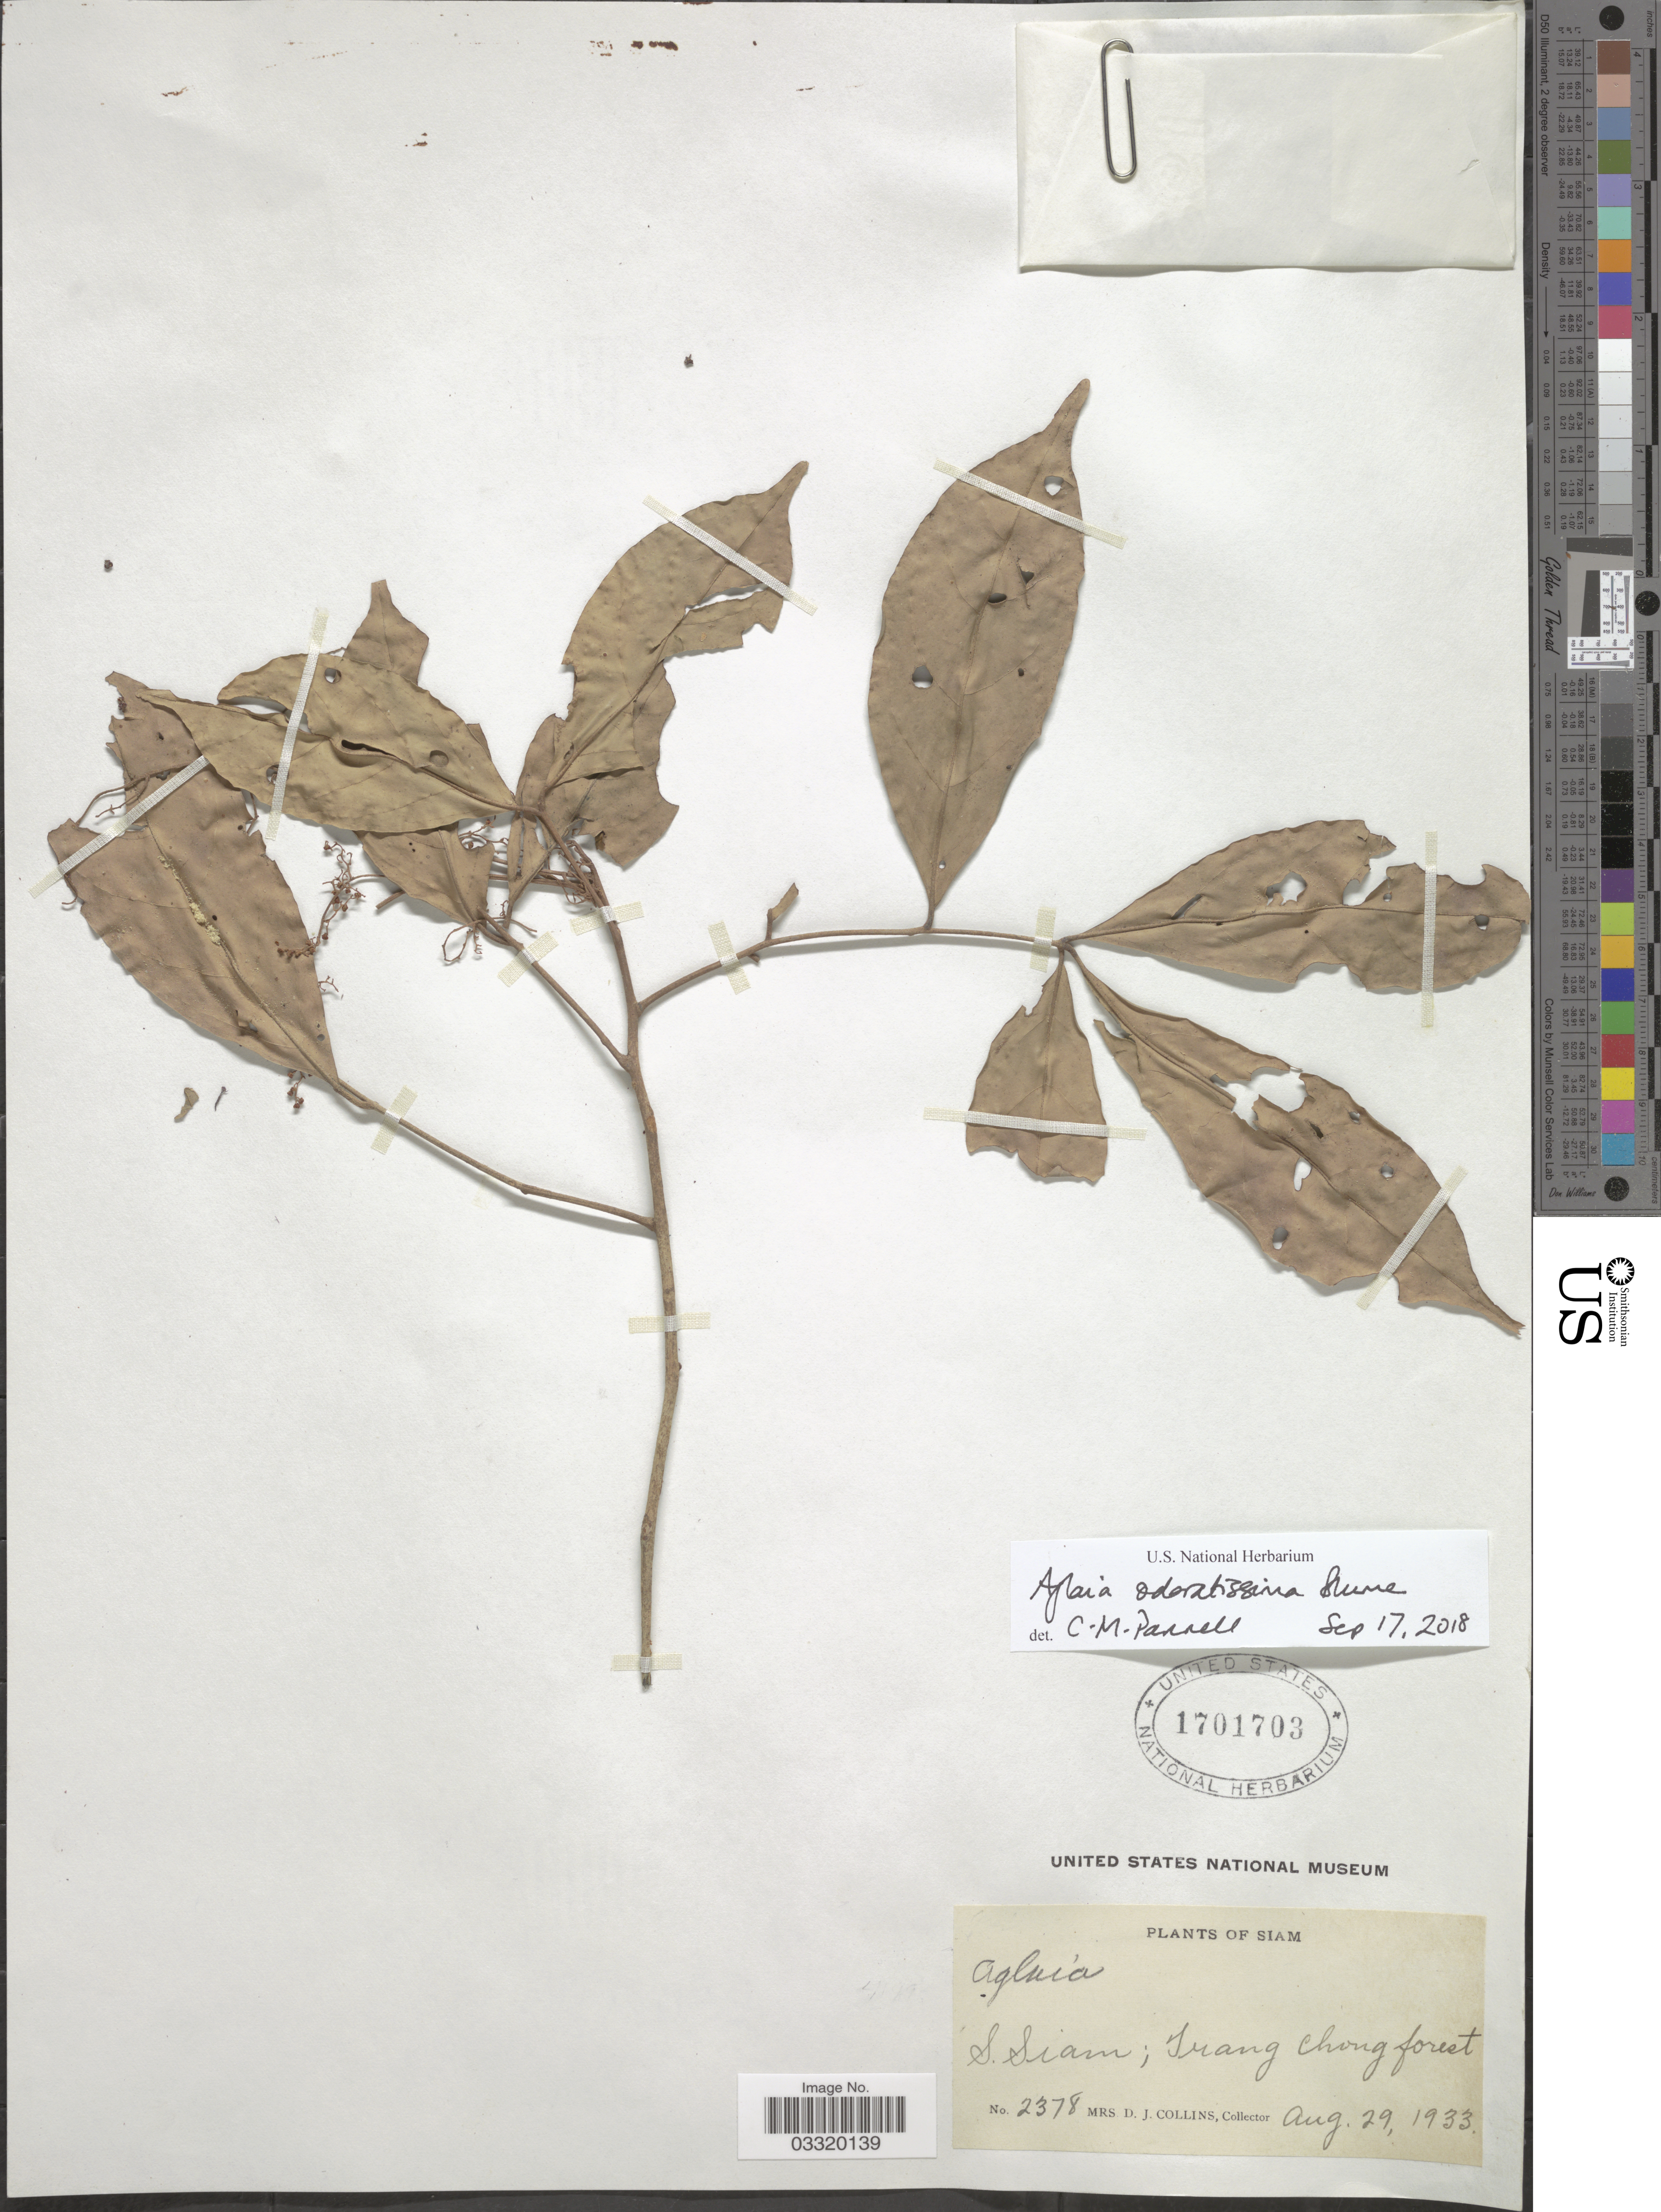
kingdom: Plantae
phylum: Tracheophyta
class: Magnoliopsida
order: Sapindales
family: Meliaceae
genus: Aglaia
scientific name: Aglaia odoratissima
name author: Blume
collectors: Mrs. D. J. Collins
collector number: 2378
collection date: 1933-08-29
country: Thailand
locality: Siam. S. Siam; Irang Chong forest.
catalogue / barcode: US 1701703